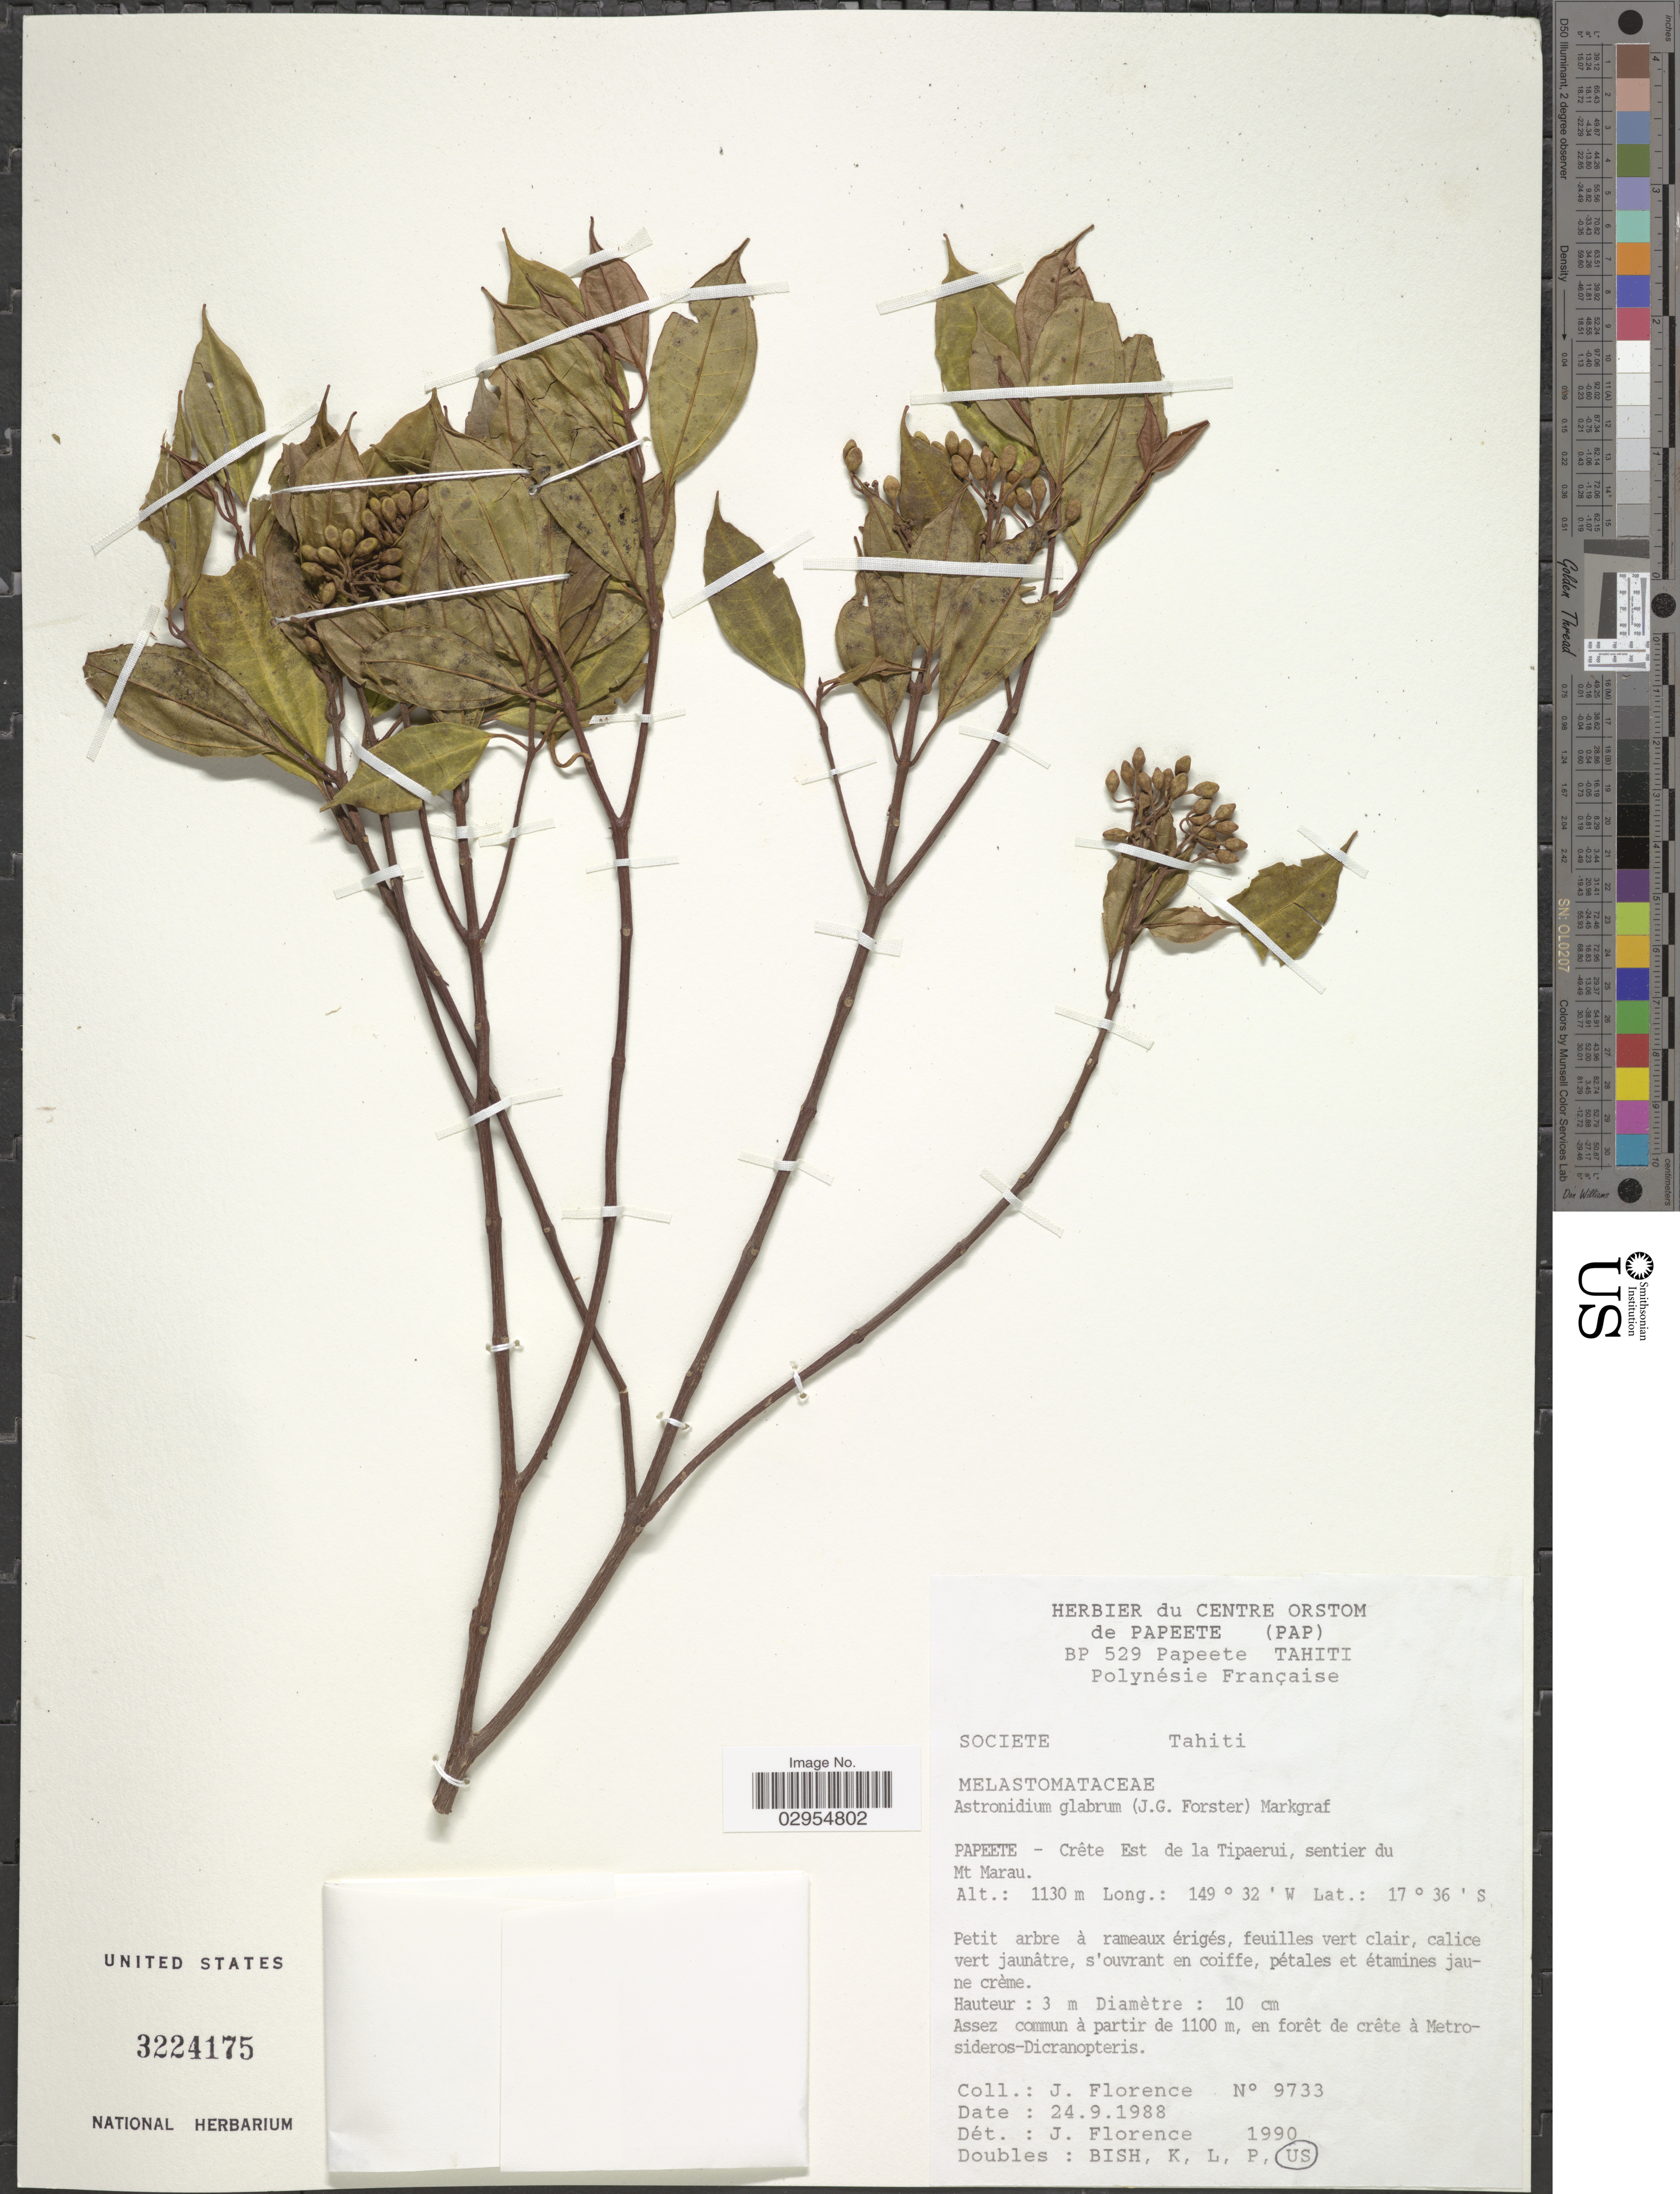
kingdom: Plantae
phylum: Tracheophyta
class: Magnoliopsida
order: Myrtales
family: Melastomataceae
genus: Astronidium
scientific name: Astronidium glabrum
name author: Markgr.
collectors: J. Florence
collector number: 9733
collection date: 1988-09-24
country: French Polynesia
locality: Societe, Tahiti. Papeete - Crête Est de la Tipaerui, sentier du Mt Marau.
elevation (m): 1130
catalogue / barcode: US 3224175